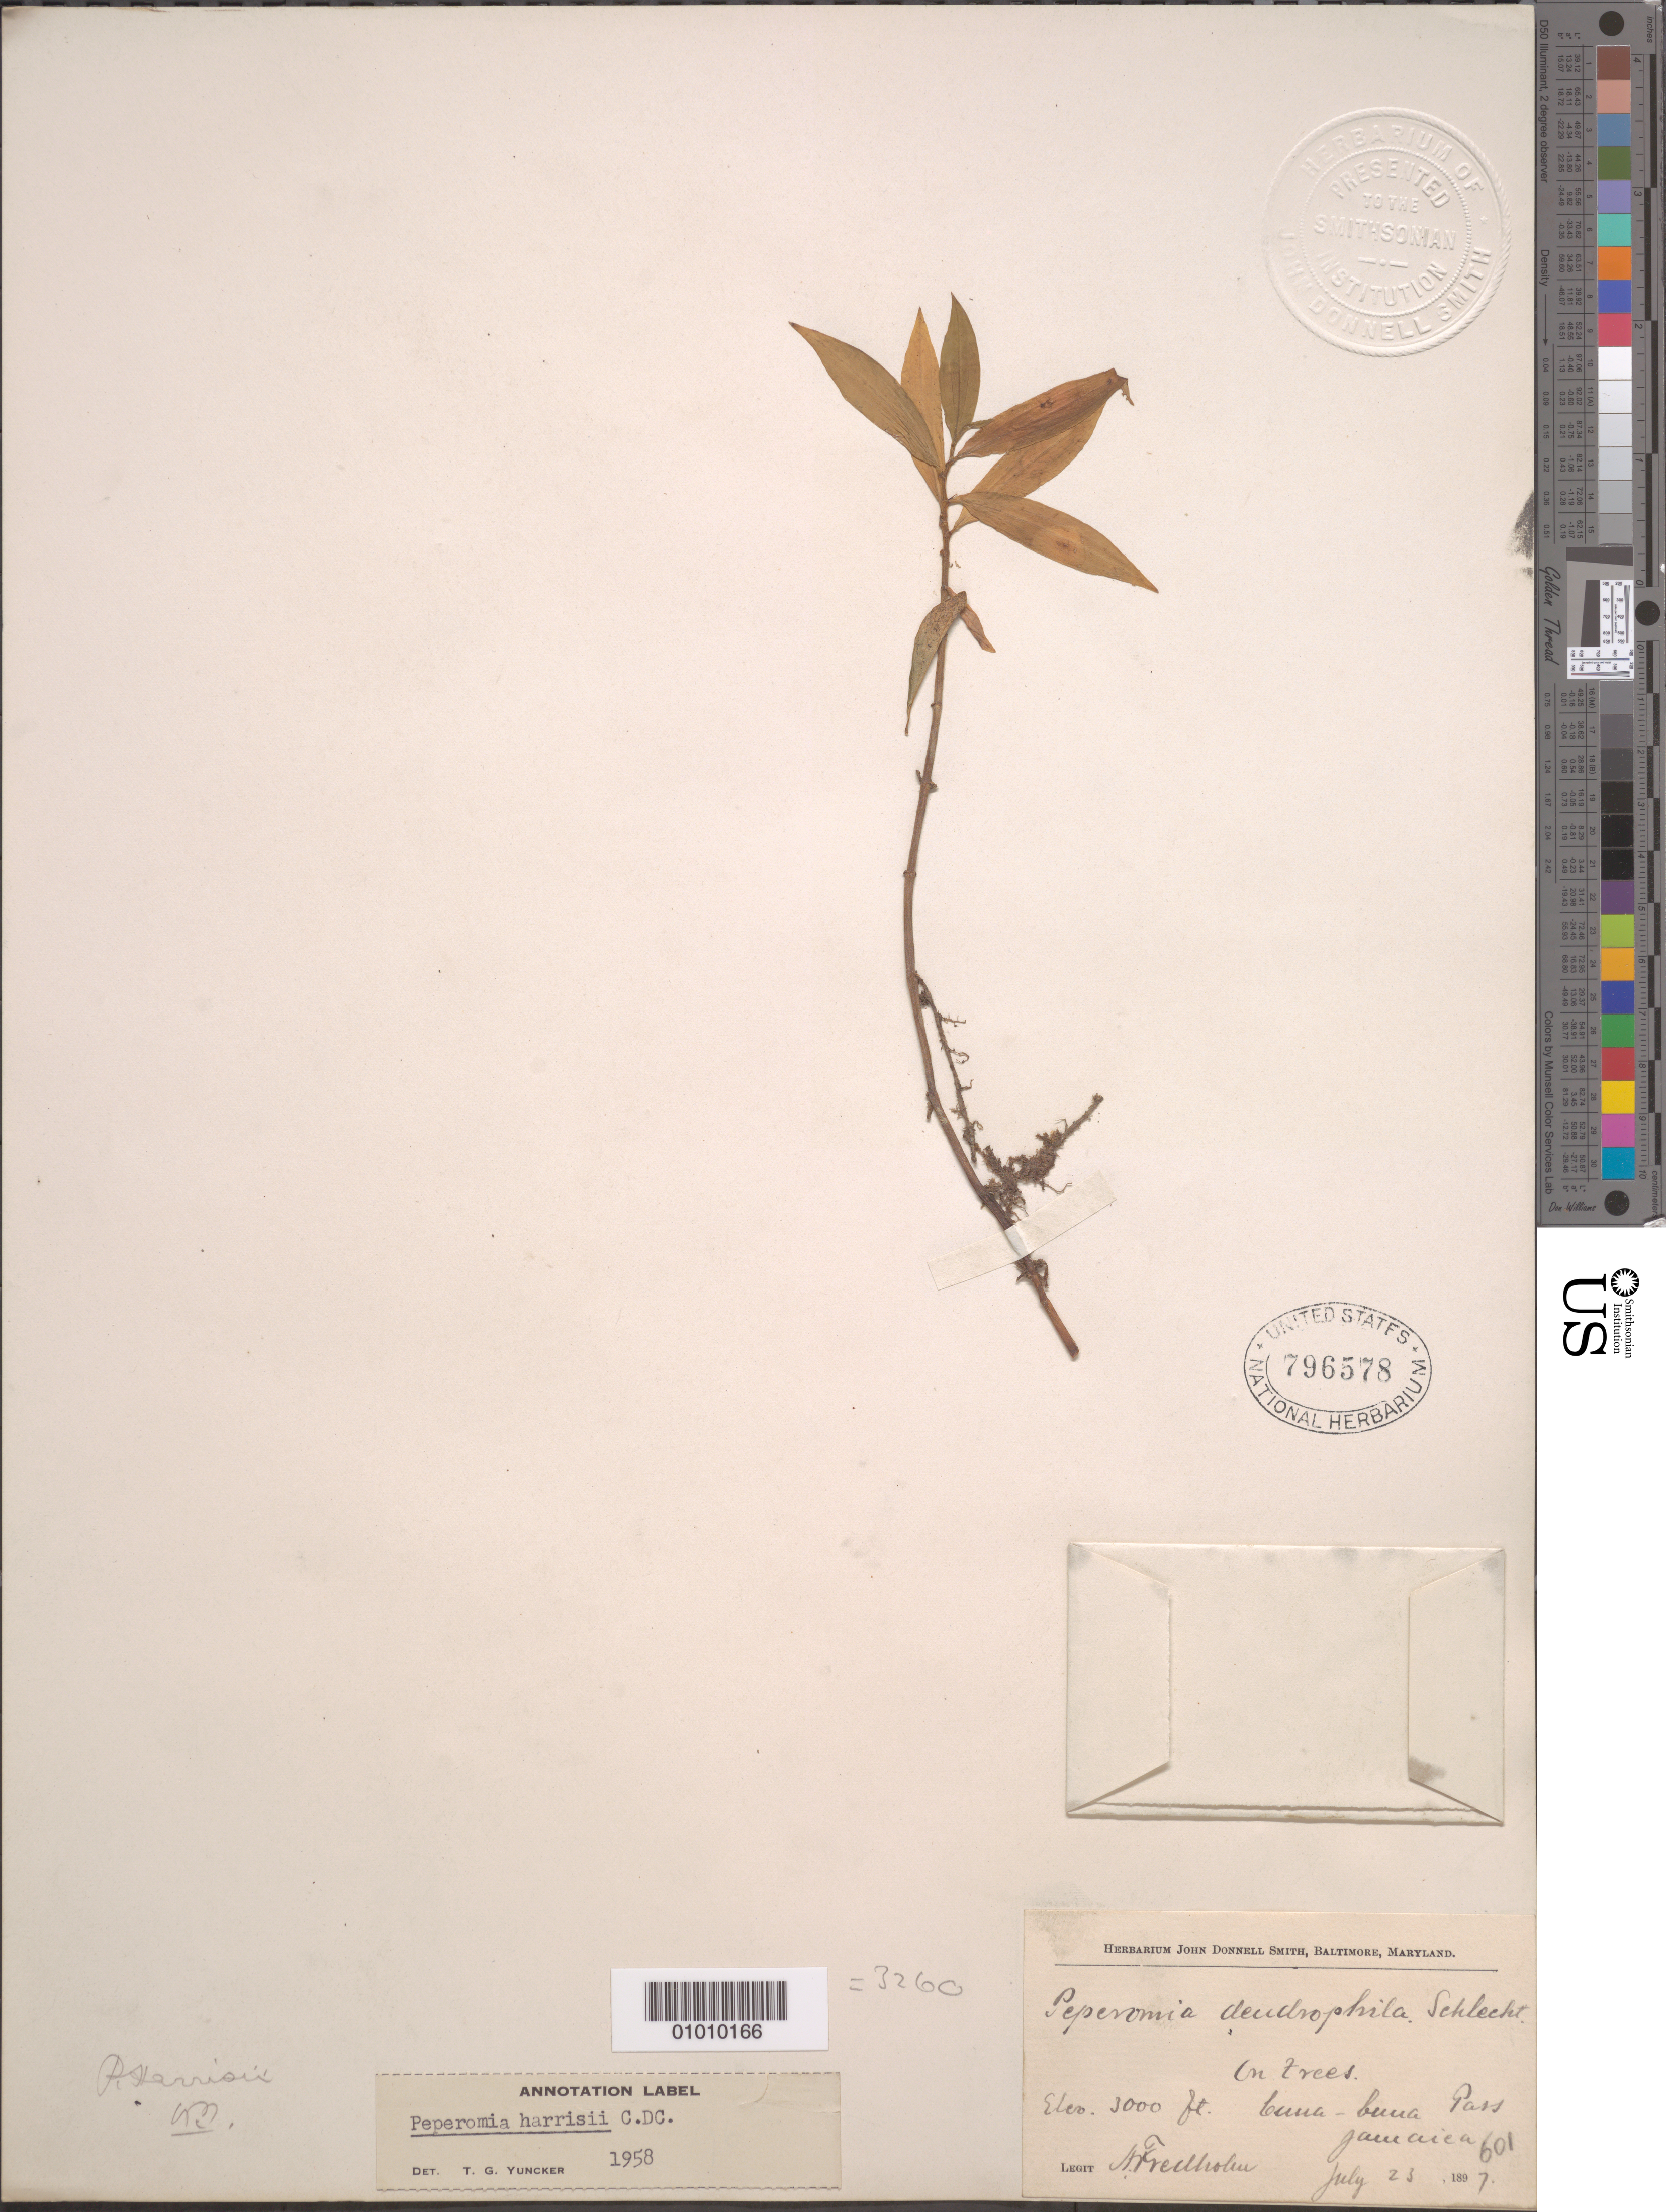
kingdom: Plantae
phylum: Tracheophyta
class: Magnoliopsida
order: Piperales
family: Piperaceae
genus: Peperomia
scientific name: Peperomia harrisii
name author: C. DC.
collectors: A. Fredholm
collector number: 601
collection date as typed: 23 Jul 1897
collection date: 1897-07-23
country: Jamaica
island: Jamaica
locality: On tree. Luna Luna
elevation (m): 914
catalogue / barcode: US 796578